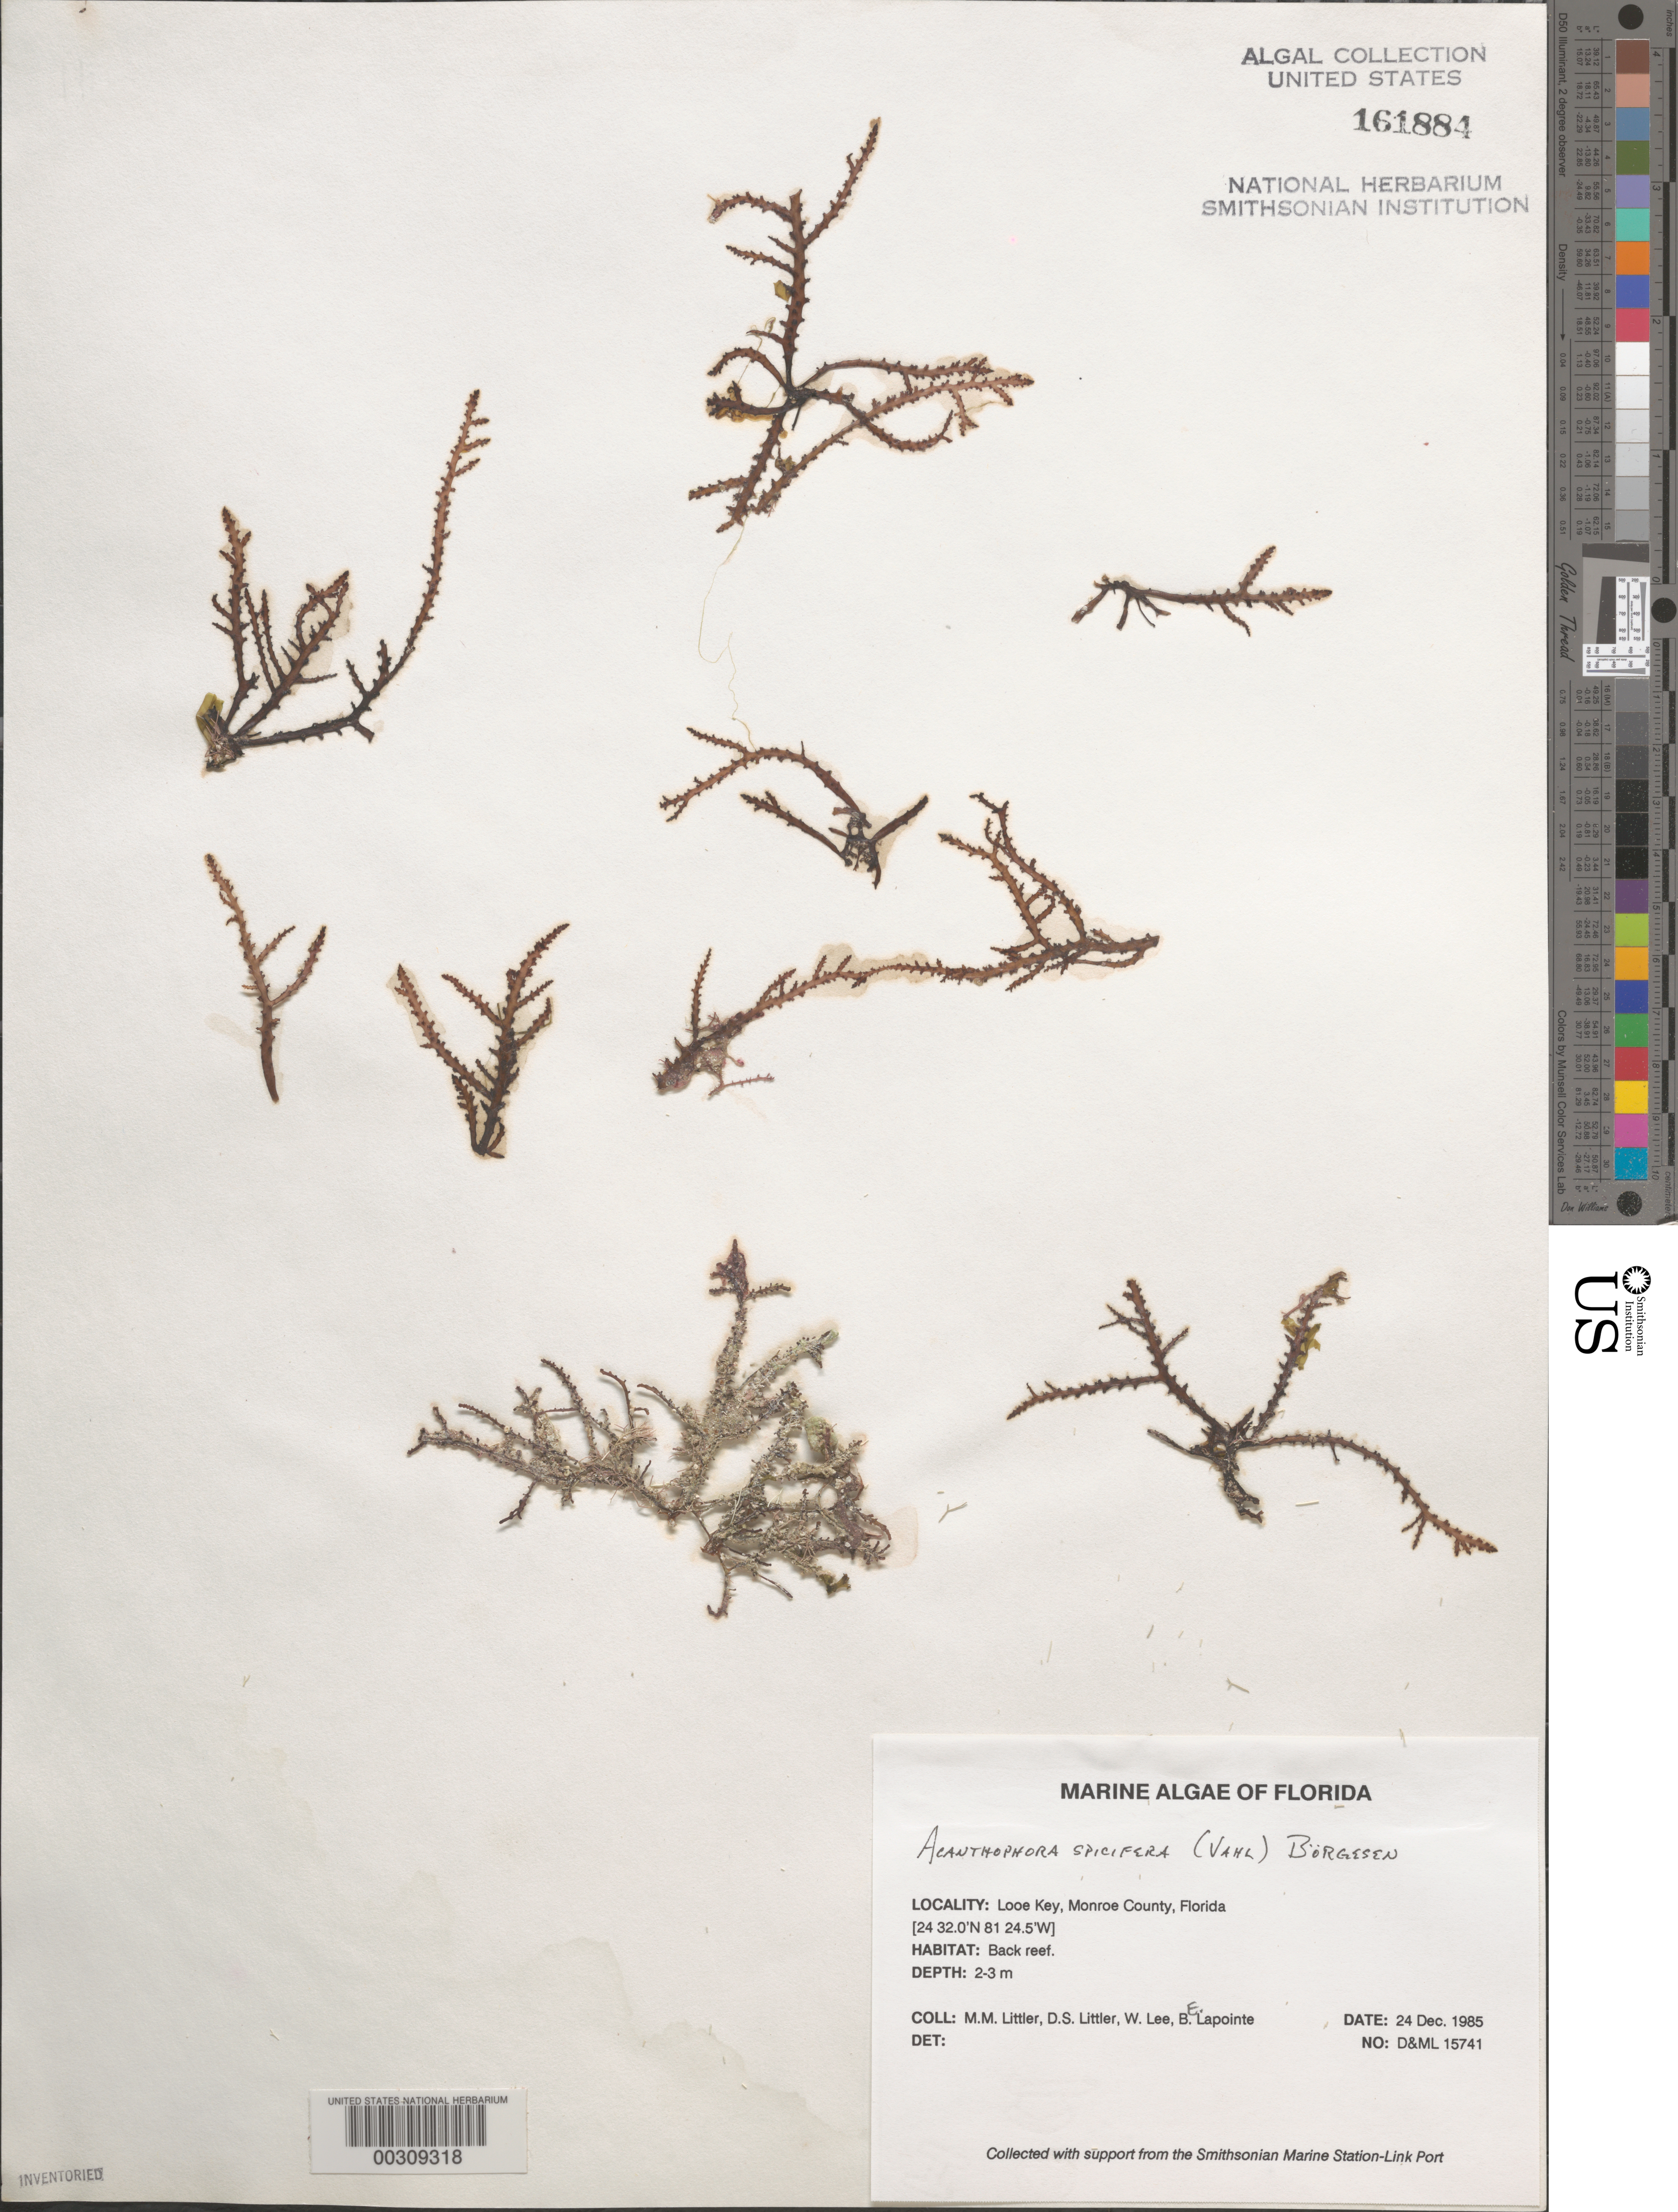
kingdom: Plantae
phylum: Rhodophyta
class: Florideophyceae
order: Ceramiales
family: Rhodomelaceae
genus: Acanthophora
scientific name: Acanthophora spicifera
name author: (Vahl) Børgesen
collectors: M. M. Littler, D. S. Littler, W. Lee & B. Lapointe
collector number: D&ML 15741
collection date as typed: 24 Dec 1985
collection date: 1985-12-24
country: United States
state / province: Florida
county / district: Monroe County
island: Looe Key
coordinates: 24 32.0' N, 81 24.5' W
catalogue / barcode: US 161884